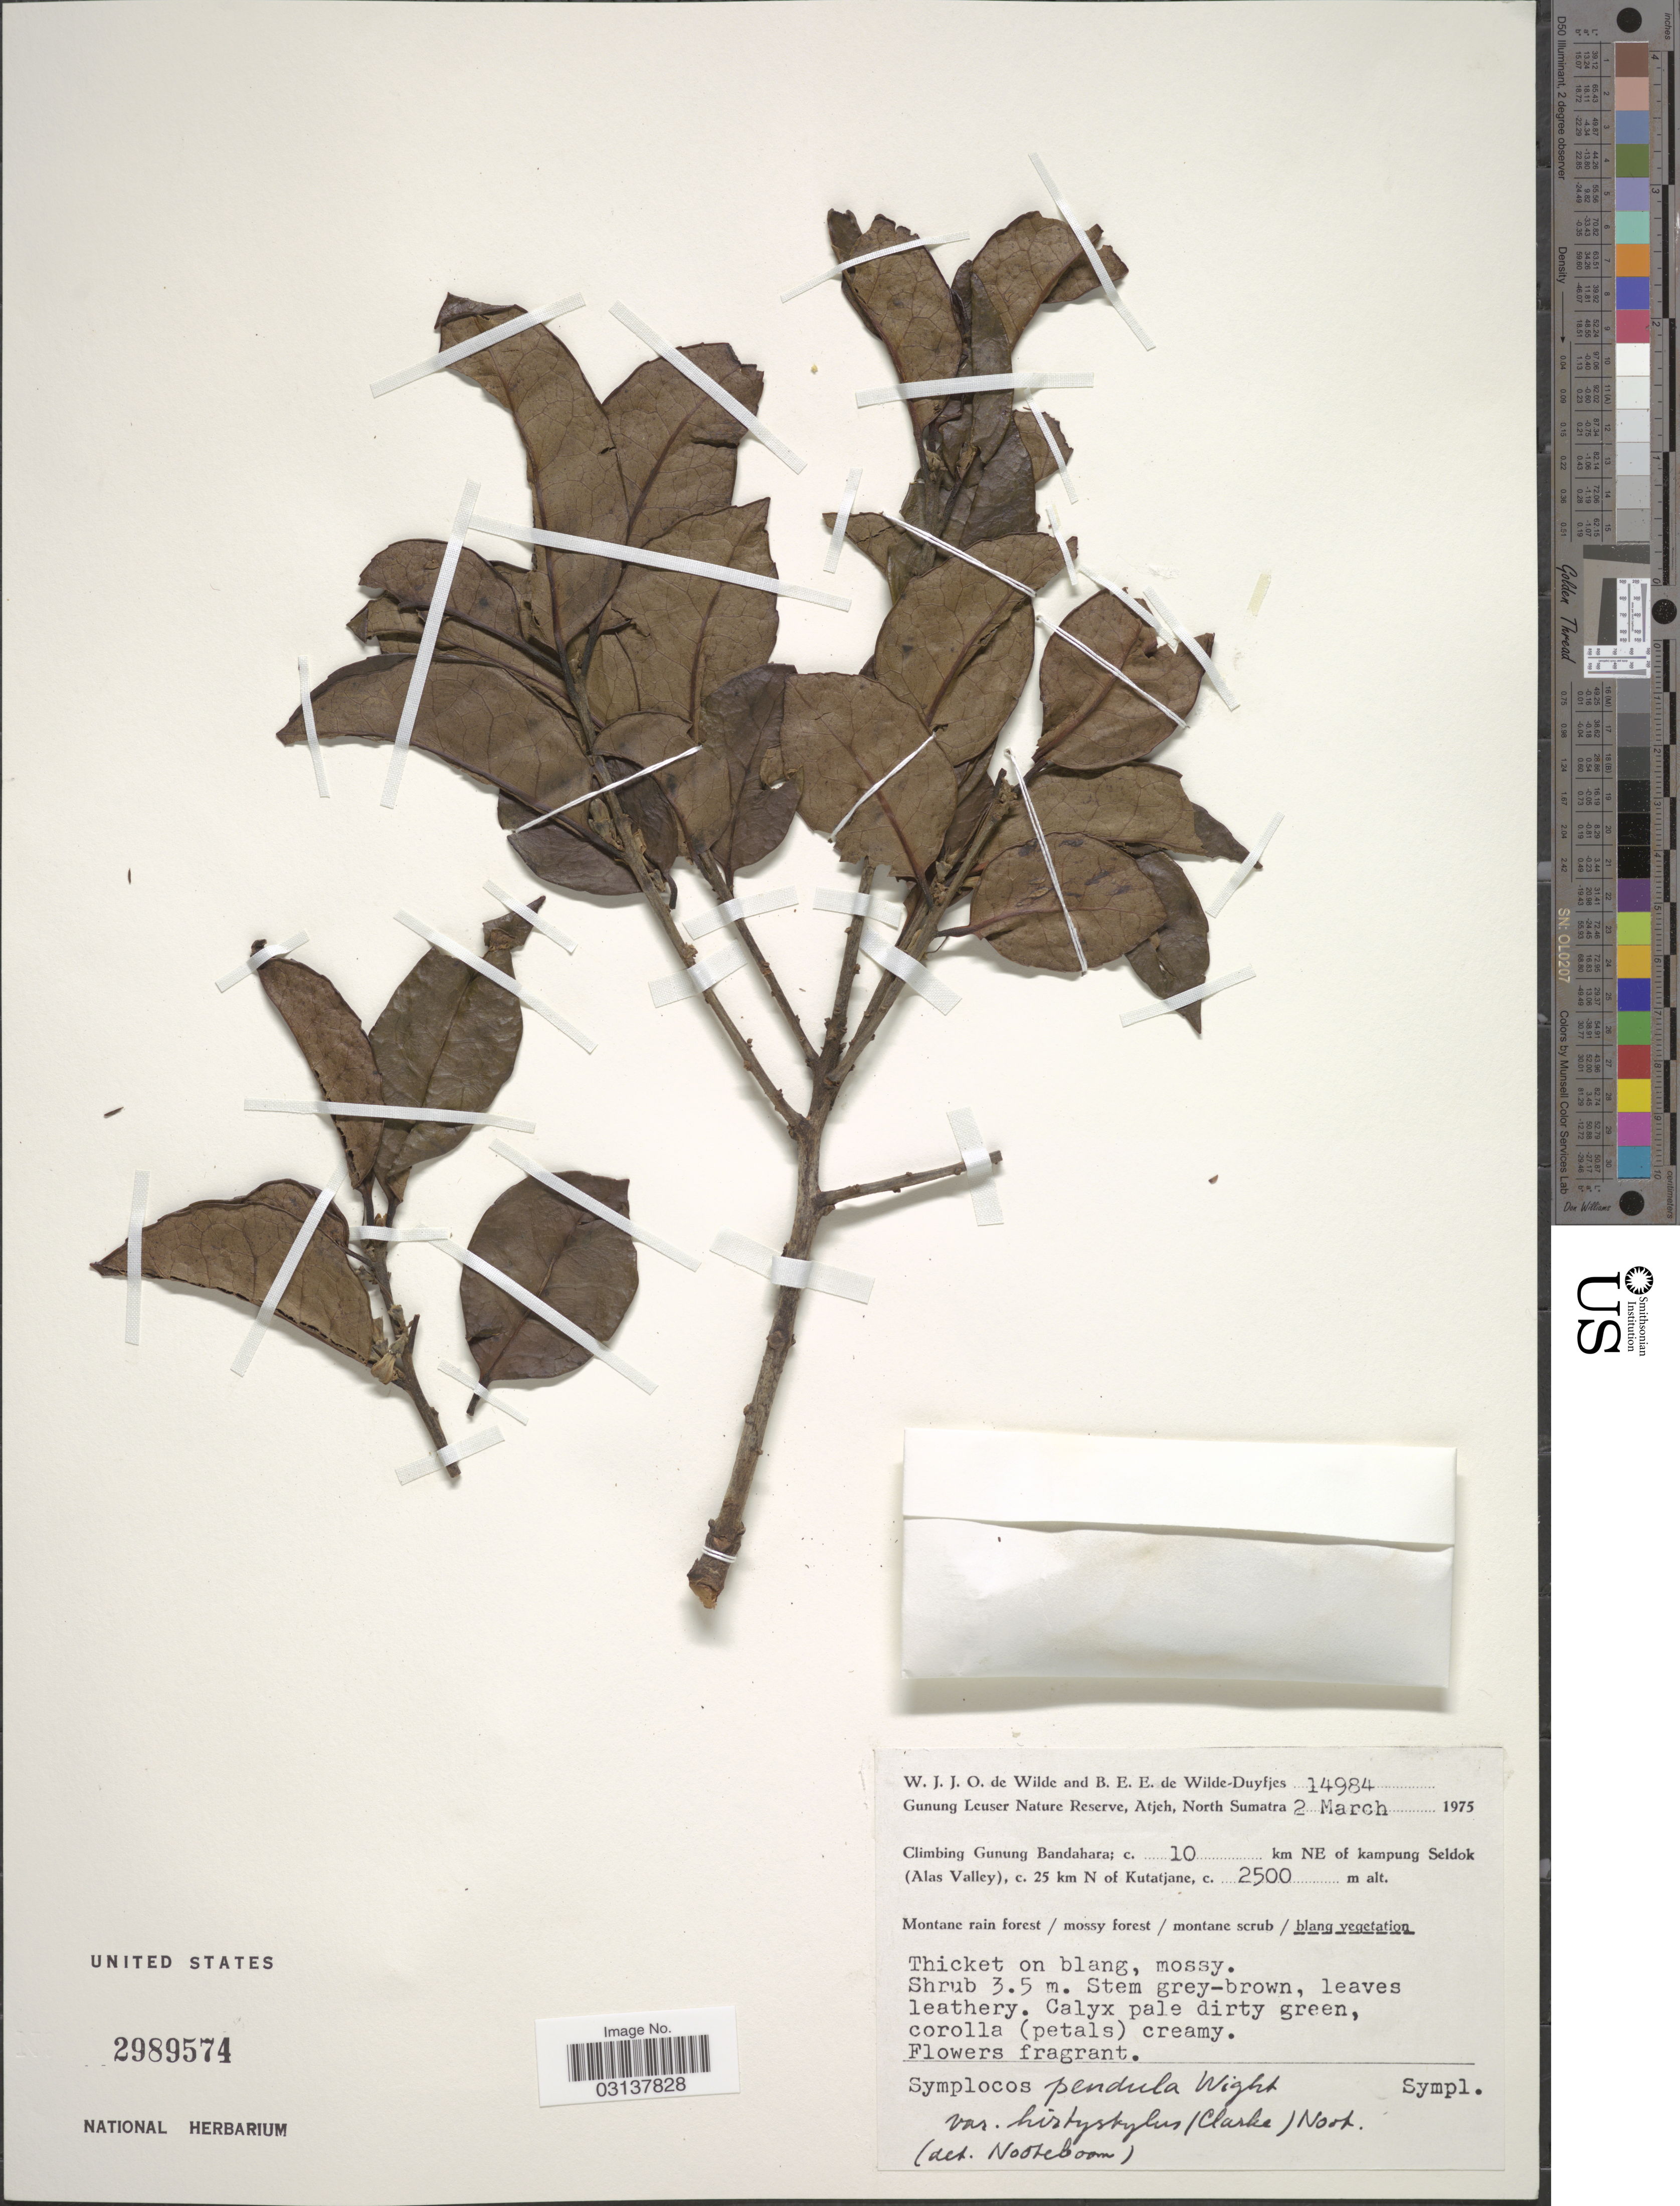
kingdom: Plantae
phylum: Tracheophyta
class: Magnoliopsida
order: Ericales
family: Symplocaceae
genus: Cordyloblaste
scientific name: Cordyloblaste pendula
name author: (Wight) Alston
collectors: W. J. de Wilde & B. E. de Wilde-Duyfjes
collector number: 14984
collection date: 1975-03-02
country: Indonesia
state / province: Sumatra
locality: Climbing Gunung Bandahara; c. 10 km NE of kampung Seldok (Alas Valley), c. 25 km N of Kutatjane.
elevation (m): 2500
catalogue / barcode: US 2989574